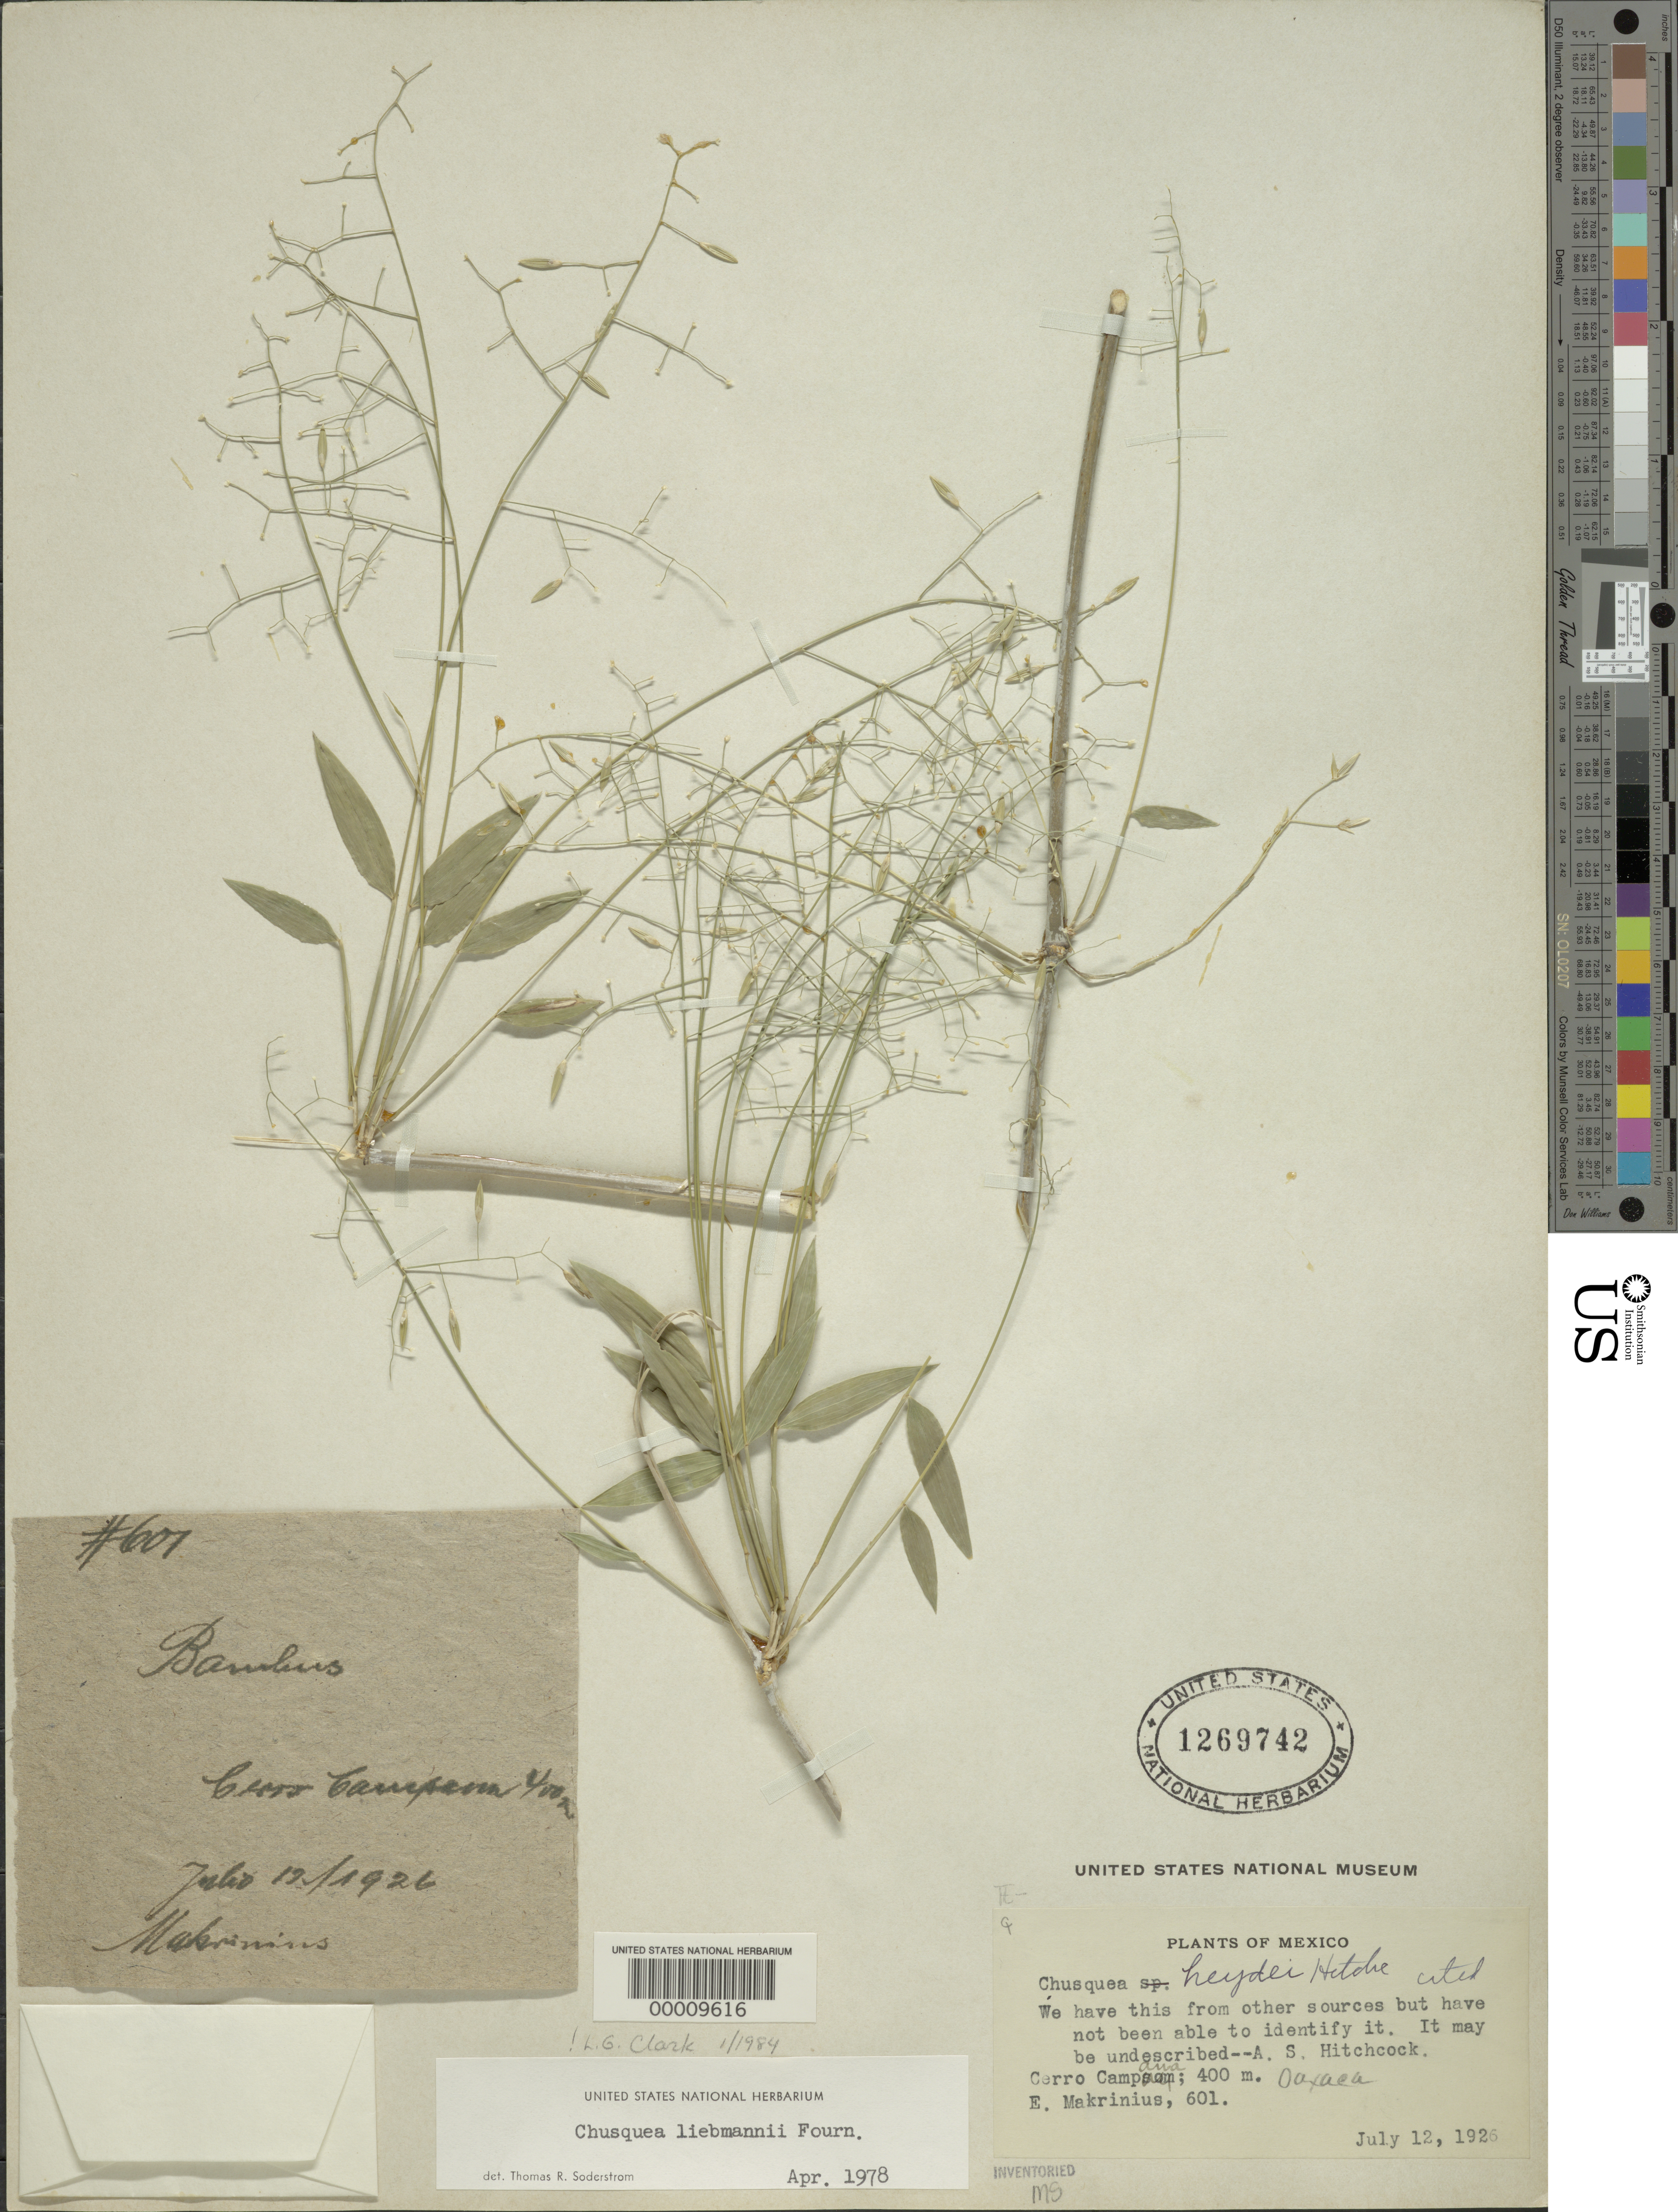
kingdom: Plantae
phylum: Tracheophyta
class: Liliopsida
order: Poales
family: Poaceae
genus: Chusquea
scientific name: Chusquea liebmannii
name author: E. Fourn.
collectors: E. Makrinius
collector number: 601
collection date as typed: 12 Jul 1926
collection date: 1926-07-12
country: Mexico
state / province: Oaxaca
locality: Cerro campana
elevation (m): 400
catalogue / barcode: US 1269742